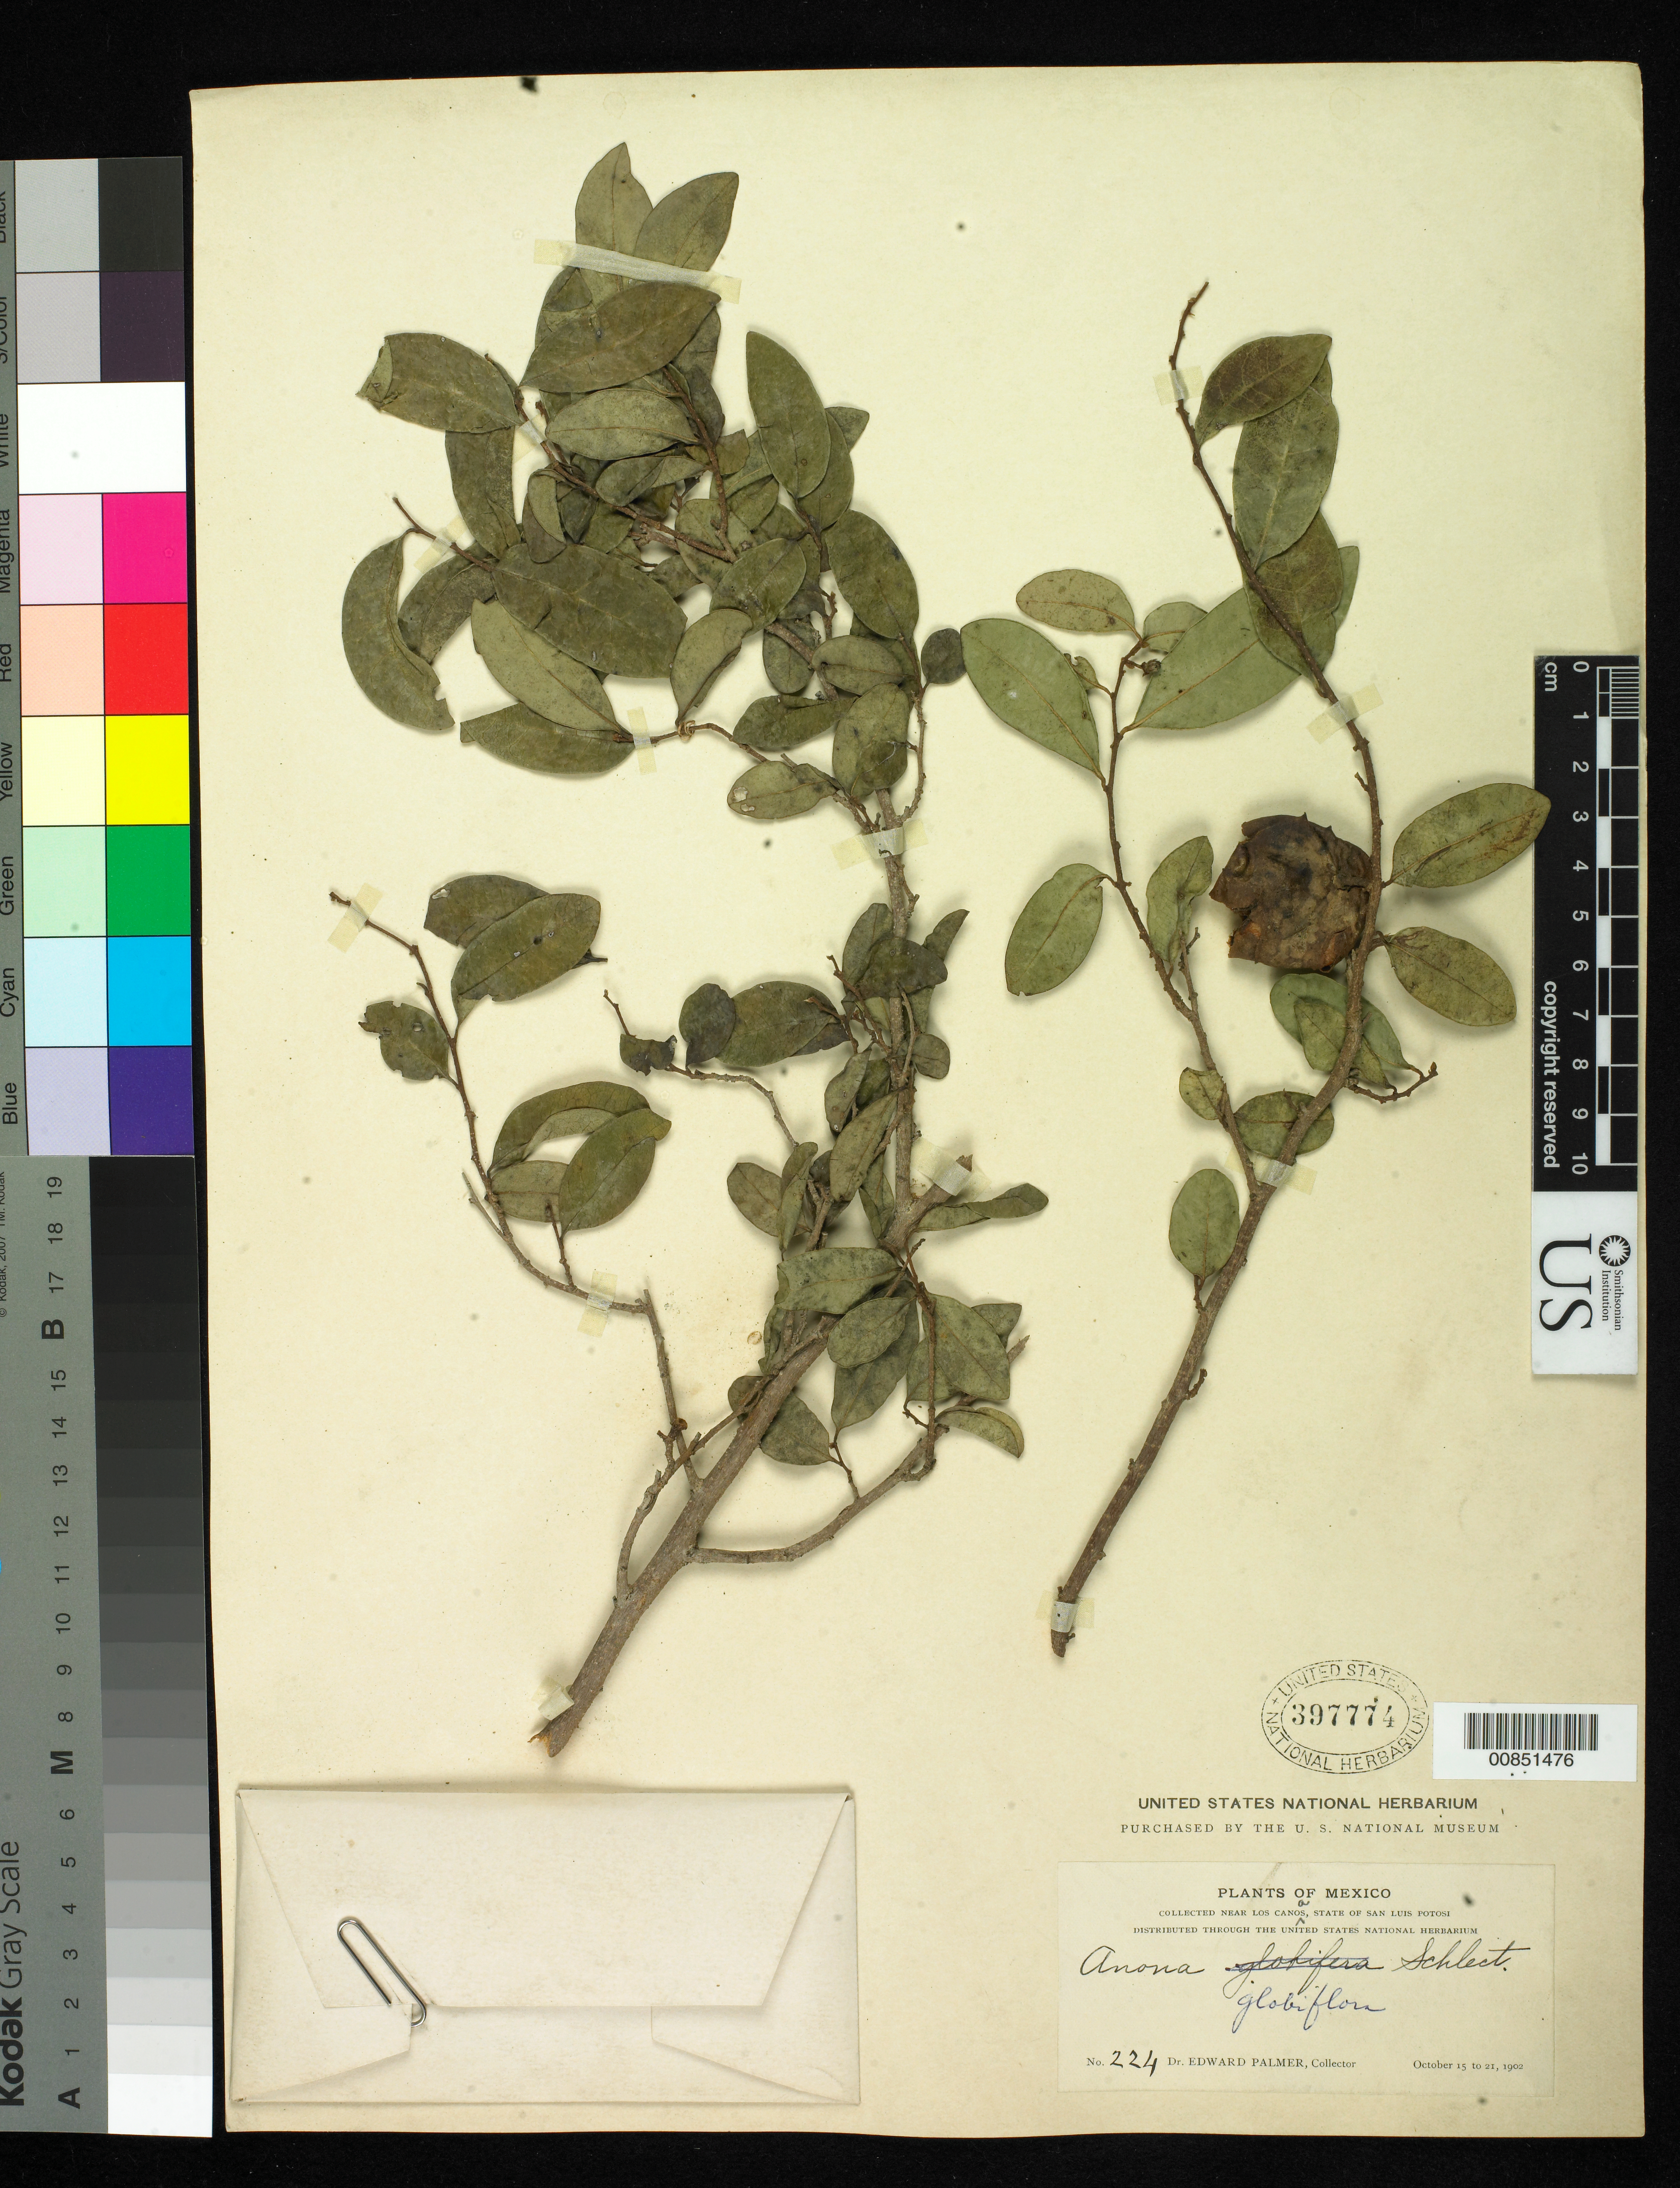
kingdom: Plantae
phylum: Tracheophyta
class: Magnoliopsida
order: Magnoliales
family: Annonaceae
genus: Annona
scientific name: Annona globiflora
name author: Schltdl.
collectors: E. Palmer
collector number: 224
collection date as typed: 15 Oct 1902 to 21 Oct 1902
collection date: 1902-10-15/1902-10-21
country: Mexico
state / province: San Luis Potosí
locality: Near Los Canos, San Luis Potosí.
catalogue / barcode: US 397774